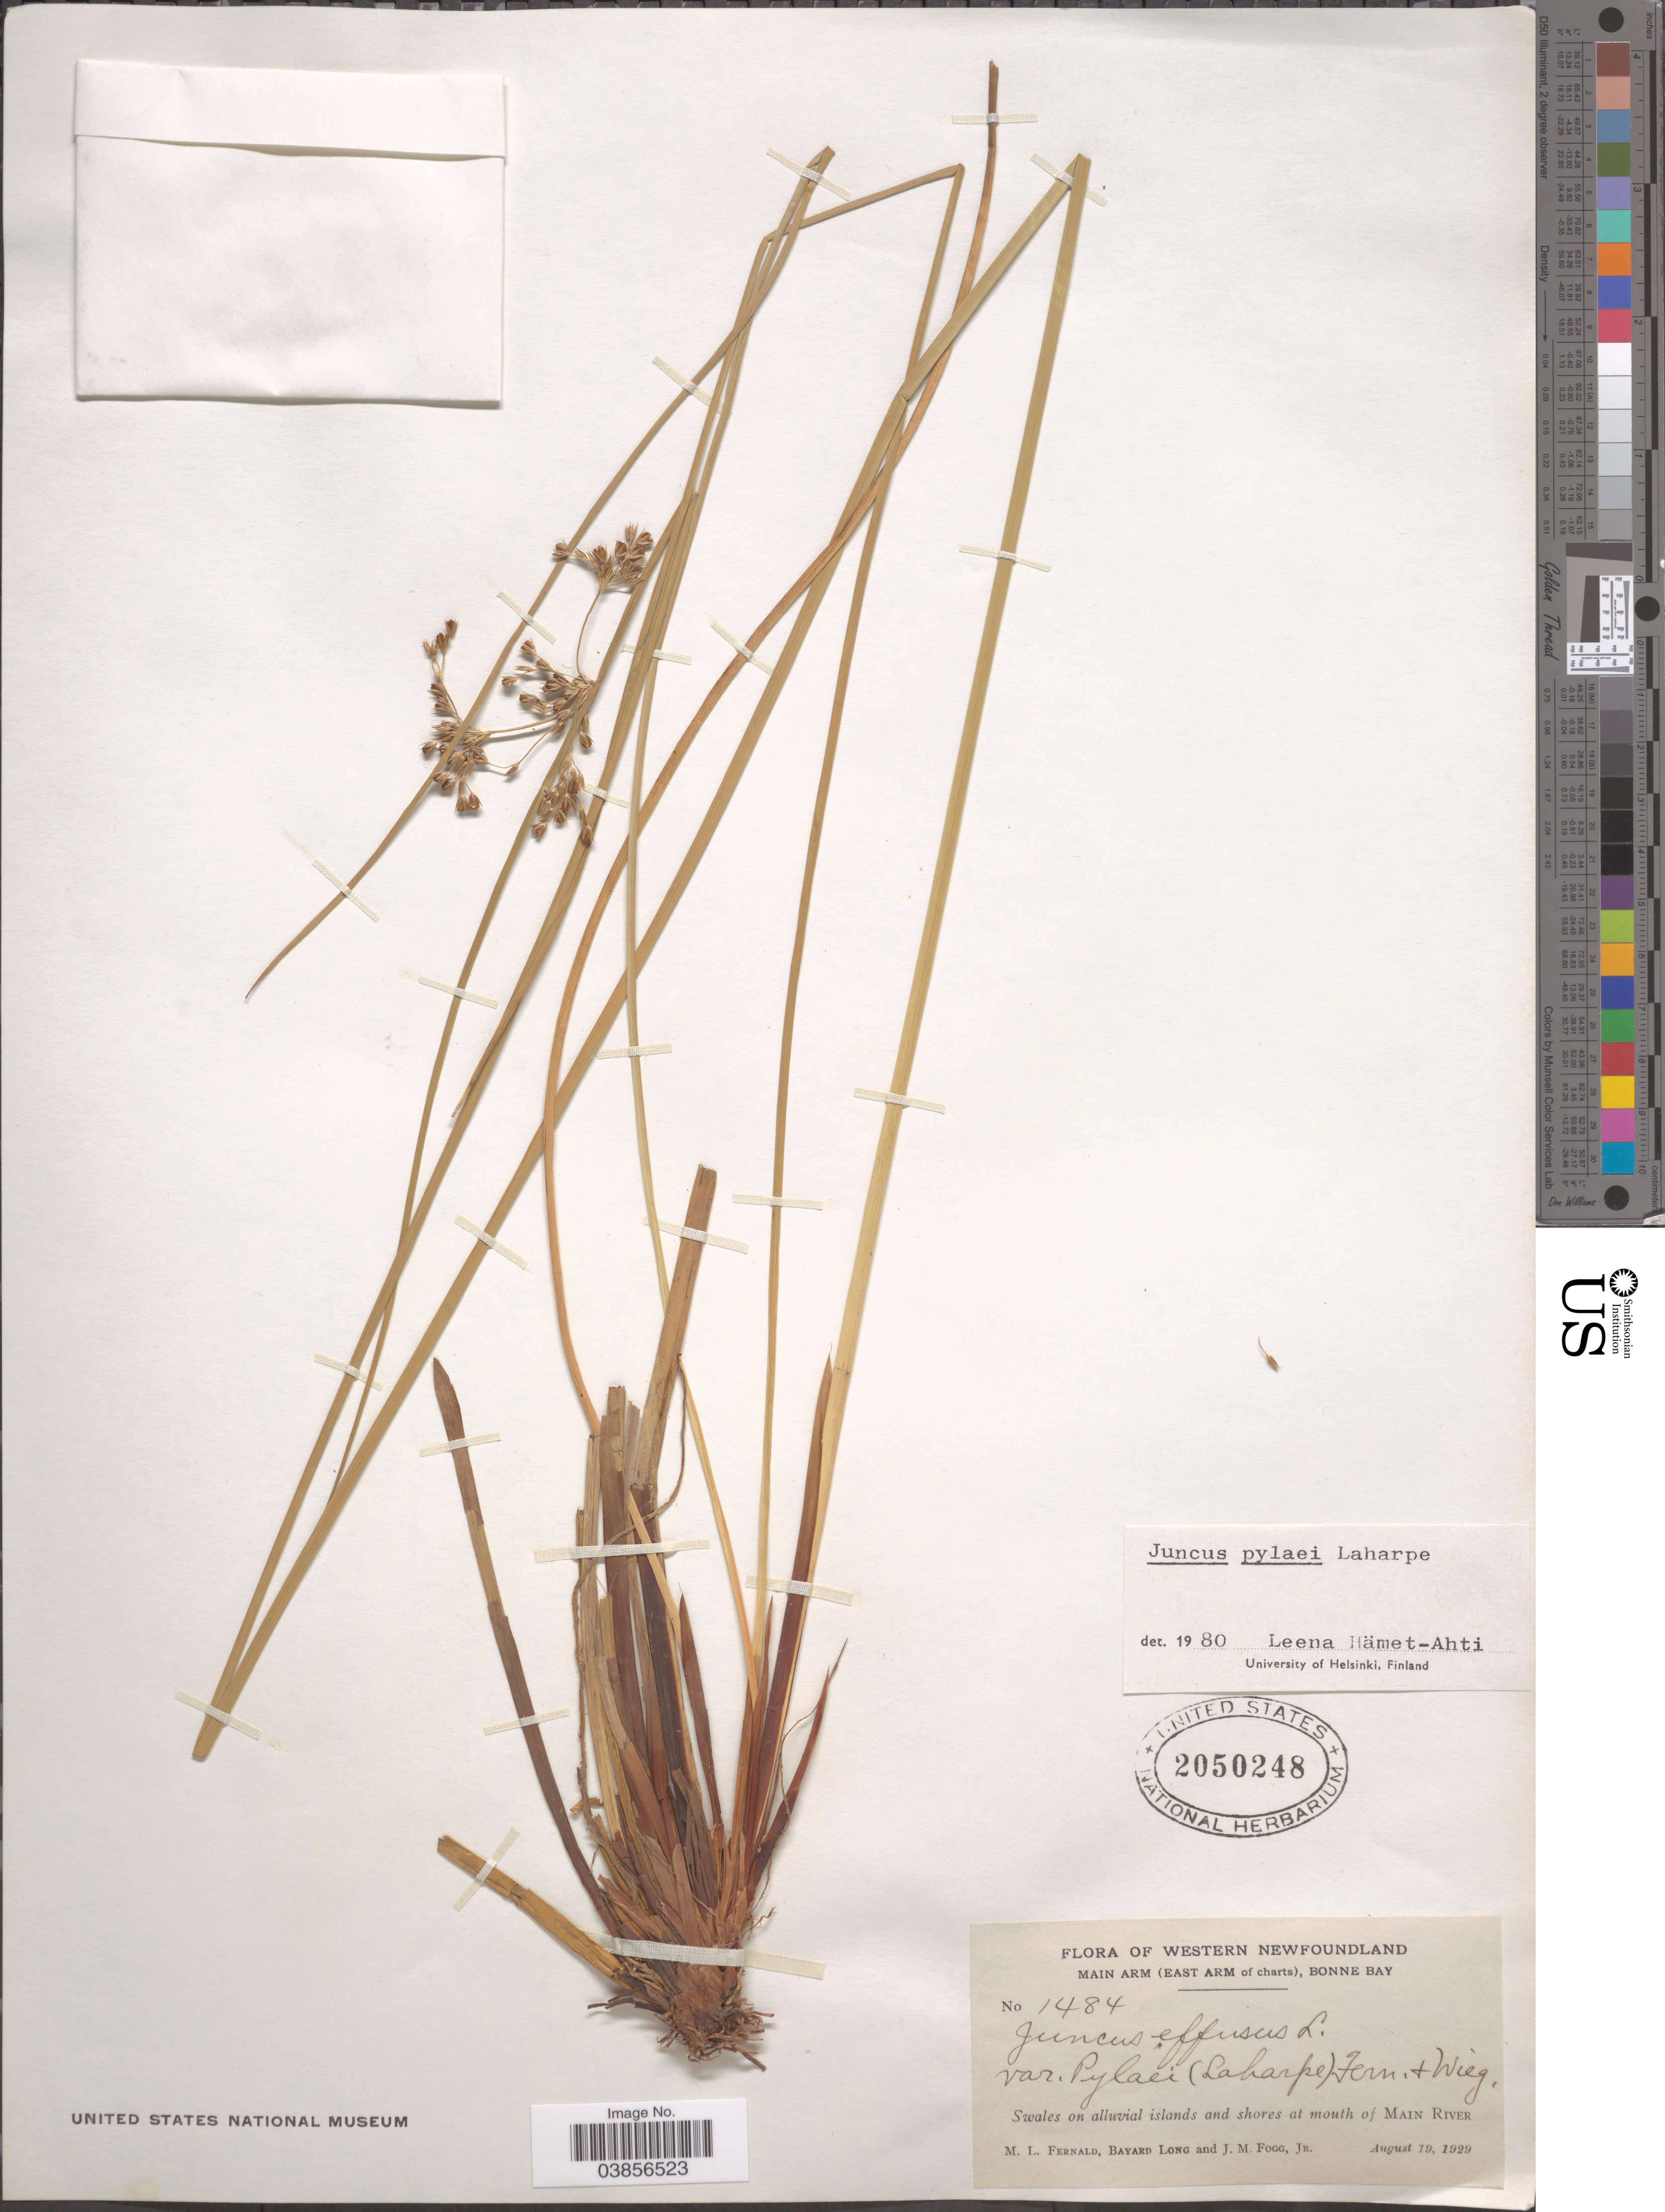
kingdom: Plantae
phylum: Tracheophyta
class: Liliopsida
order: Poales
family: Juncaceae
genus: Juncus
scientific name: Juncus pylaei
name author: Laharpe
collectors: M. L. Fernald, B. Long & J. Fogg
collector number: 1484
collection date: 1929-08-19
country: Canada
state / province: Newfoundland and Labrador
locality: Western Newfoundland. Main Arm (East Arm of charts), Bonne Bay. Swales on alluvial islands and shores at mouth of Main River.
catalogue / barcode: US 2050248